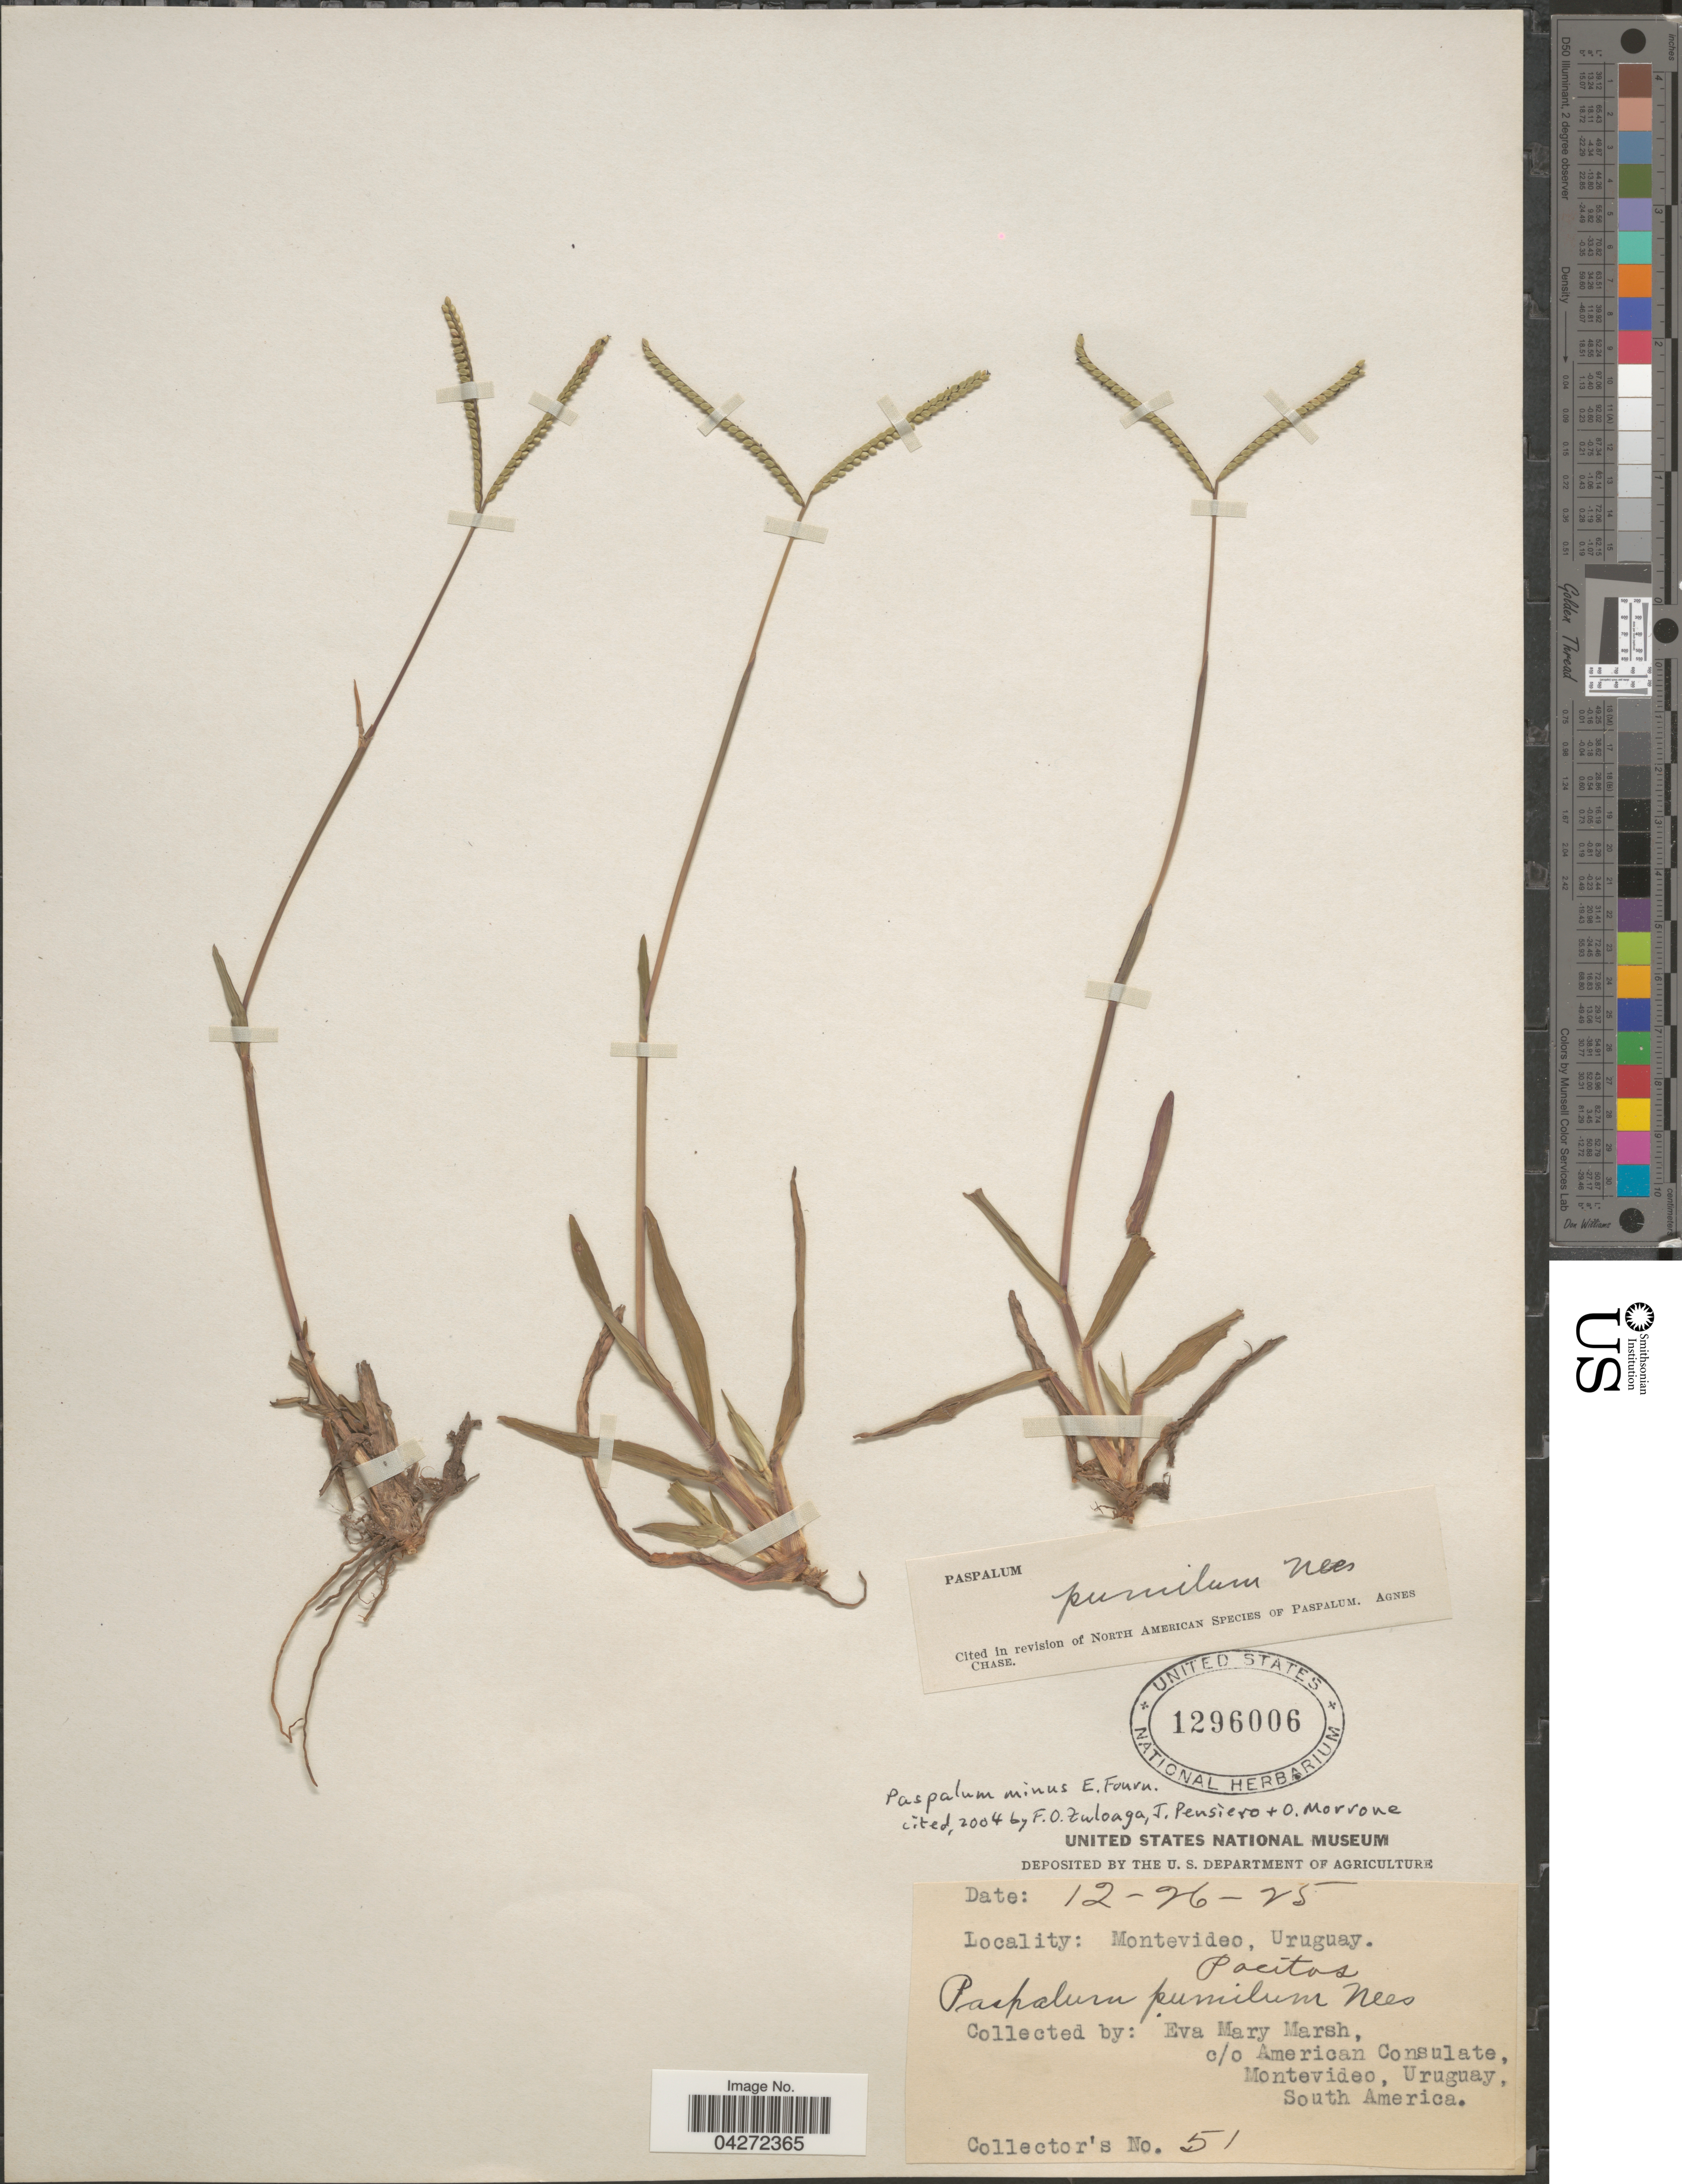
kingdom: Plantae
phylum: Tracheophyta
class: Liliopsida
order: Poales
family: Poaceae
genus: Paspalum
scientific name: Paspalum minus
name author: E. Fourn.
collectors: E. Marsh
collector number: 51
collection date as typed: Transcribed d/m/y: 26/12/25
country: Uruguay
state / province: Montevideo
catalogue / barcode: US 1296006